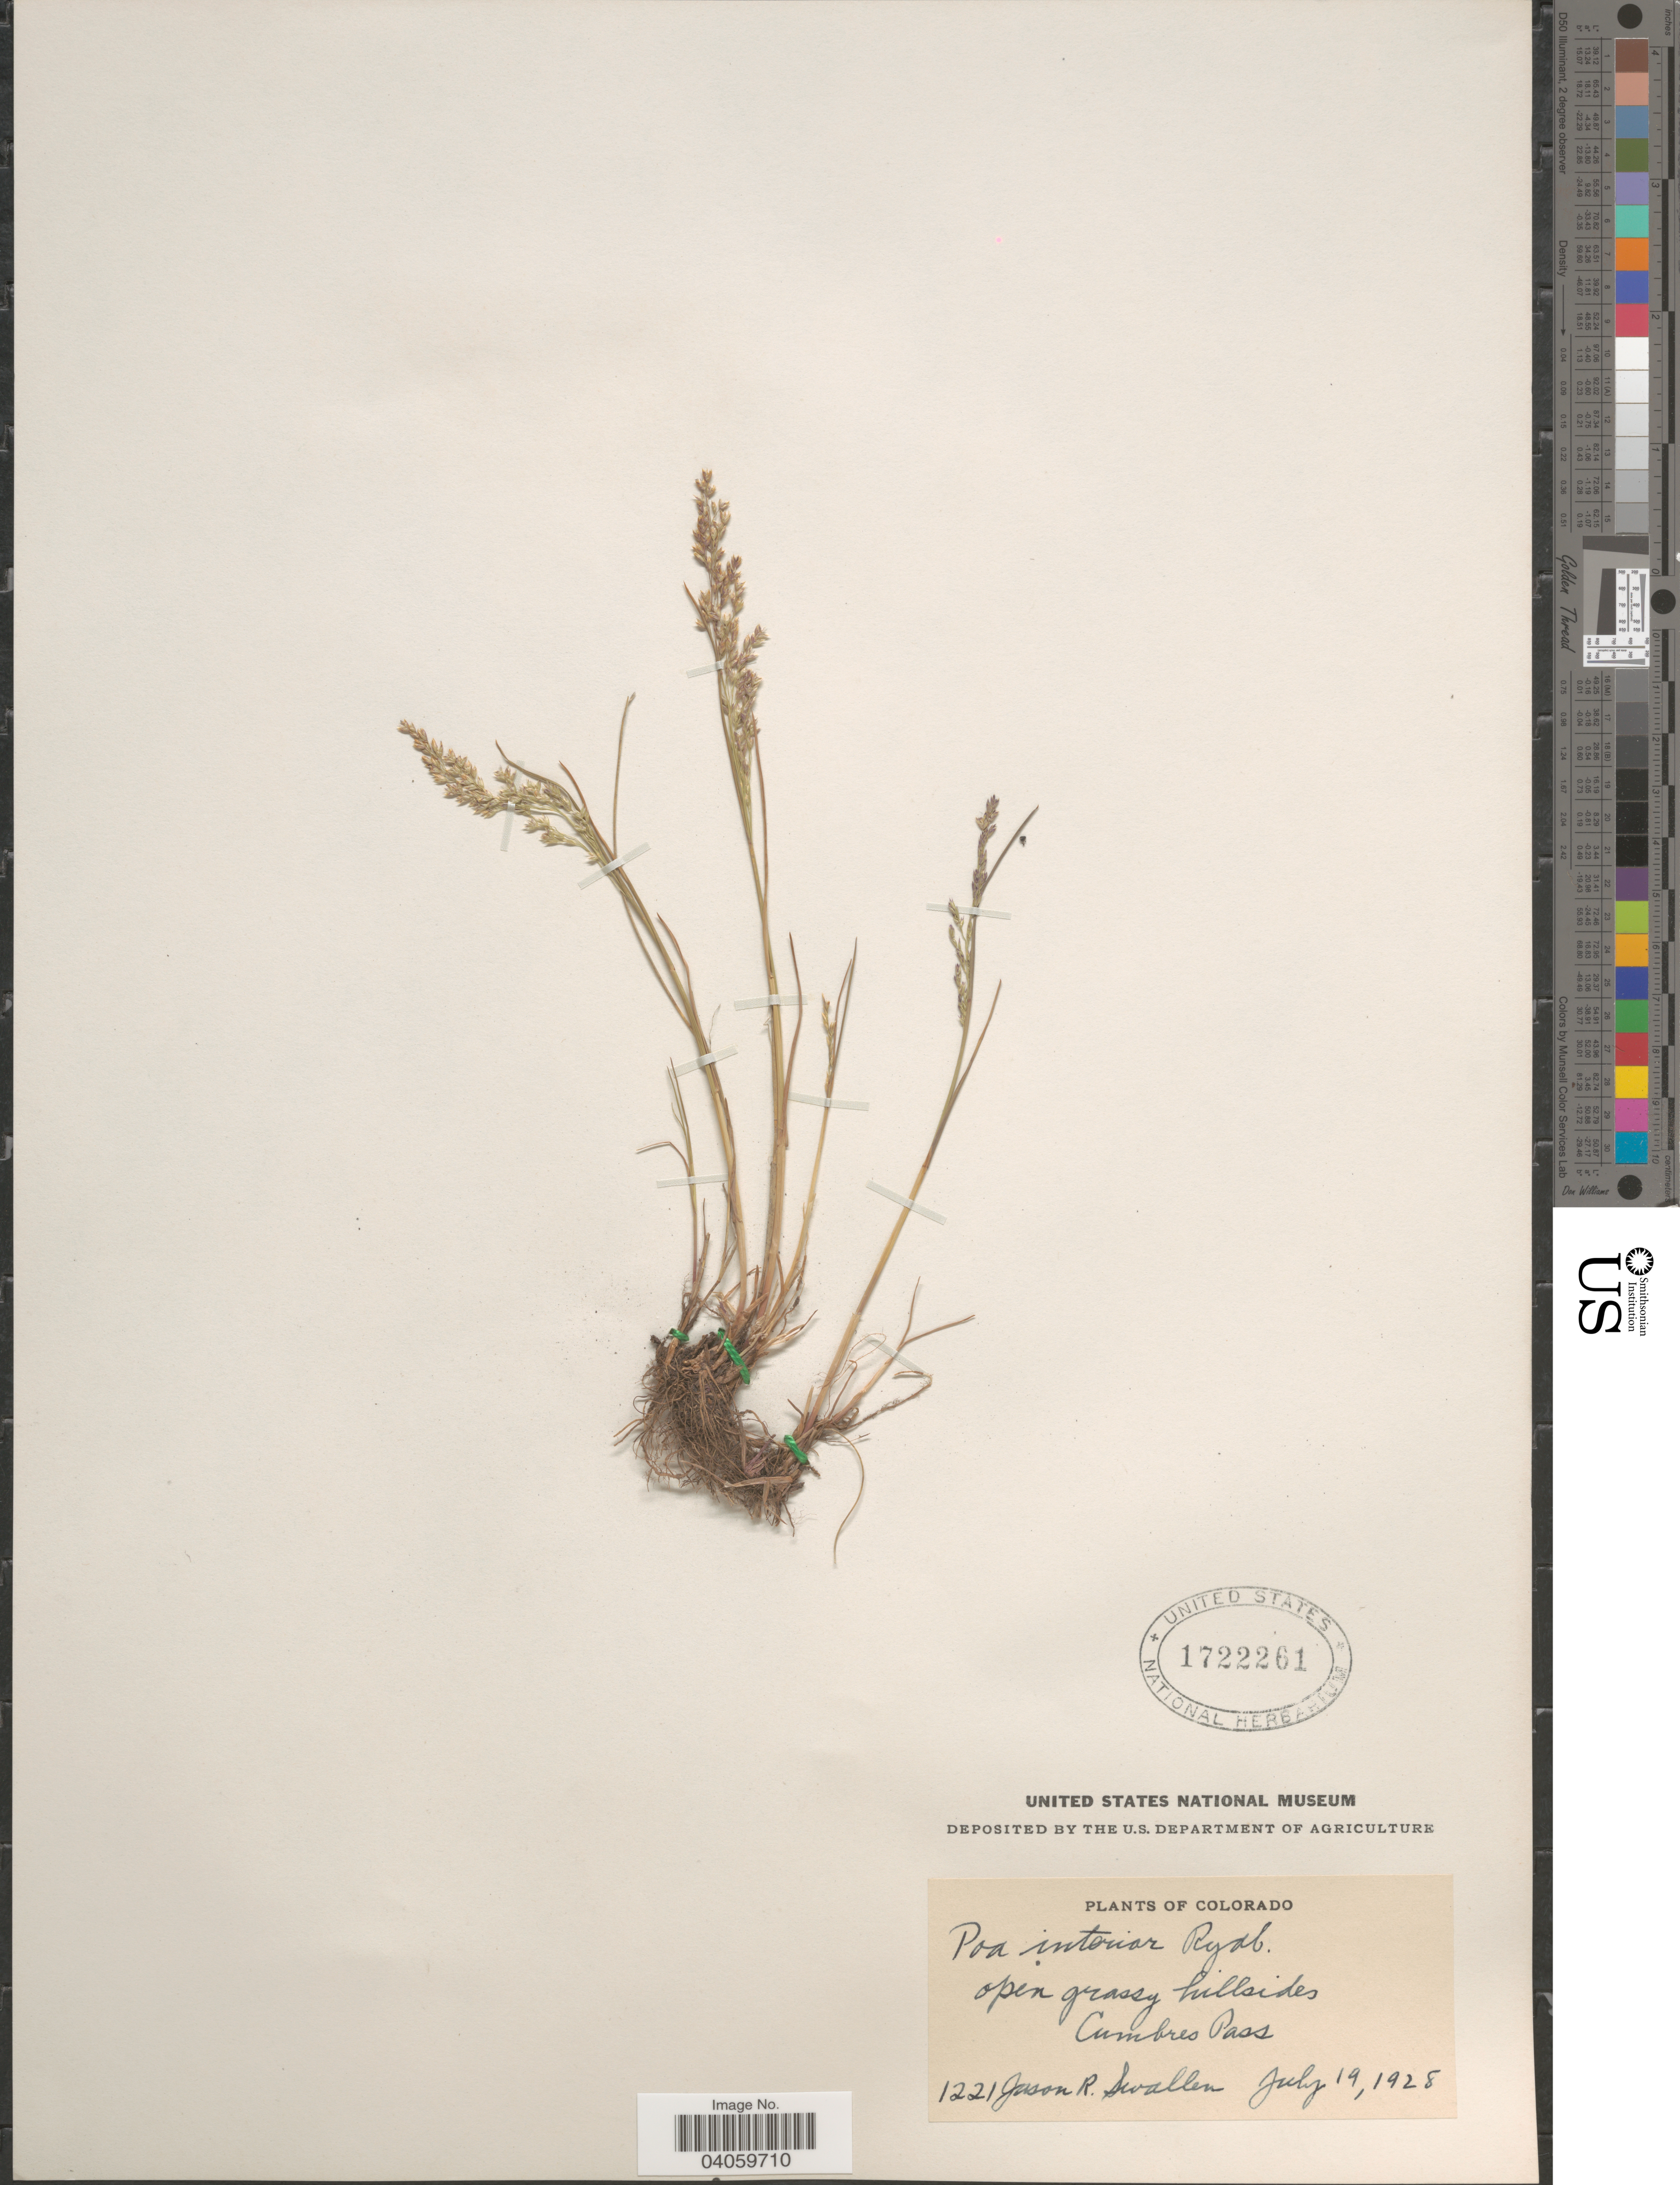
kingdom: Plantae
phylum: Tracheophyta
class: Liliopsida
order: Poales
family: Poaceae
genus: Poa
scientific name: Poa interior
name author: Rydb.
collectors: J. R. Swallen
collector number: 1221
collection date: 1928-07-19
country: United States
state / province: Colorado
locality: Open grassy hillsides. Cumbres Pass.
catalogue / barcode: US 1722261